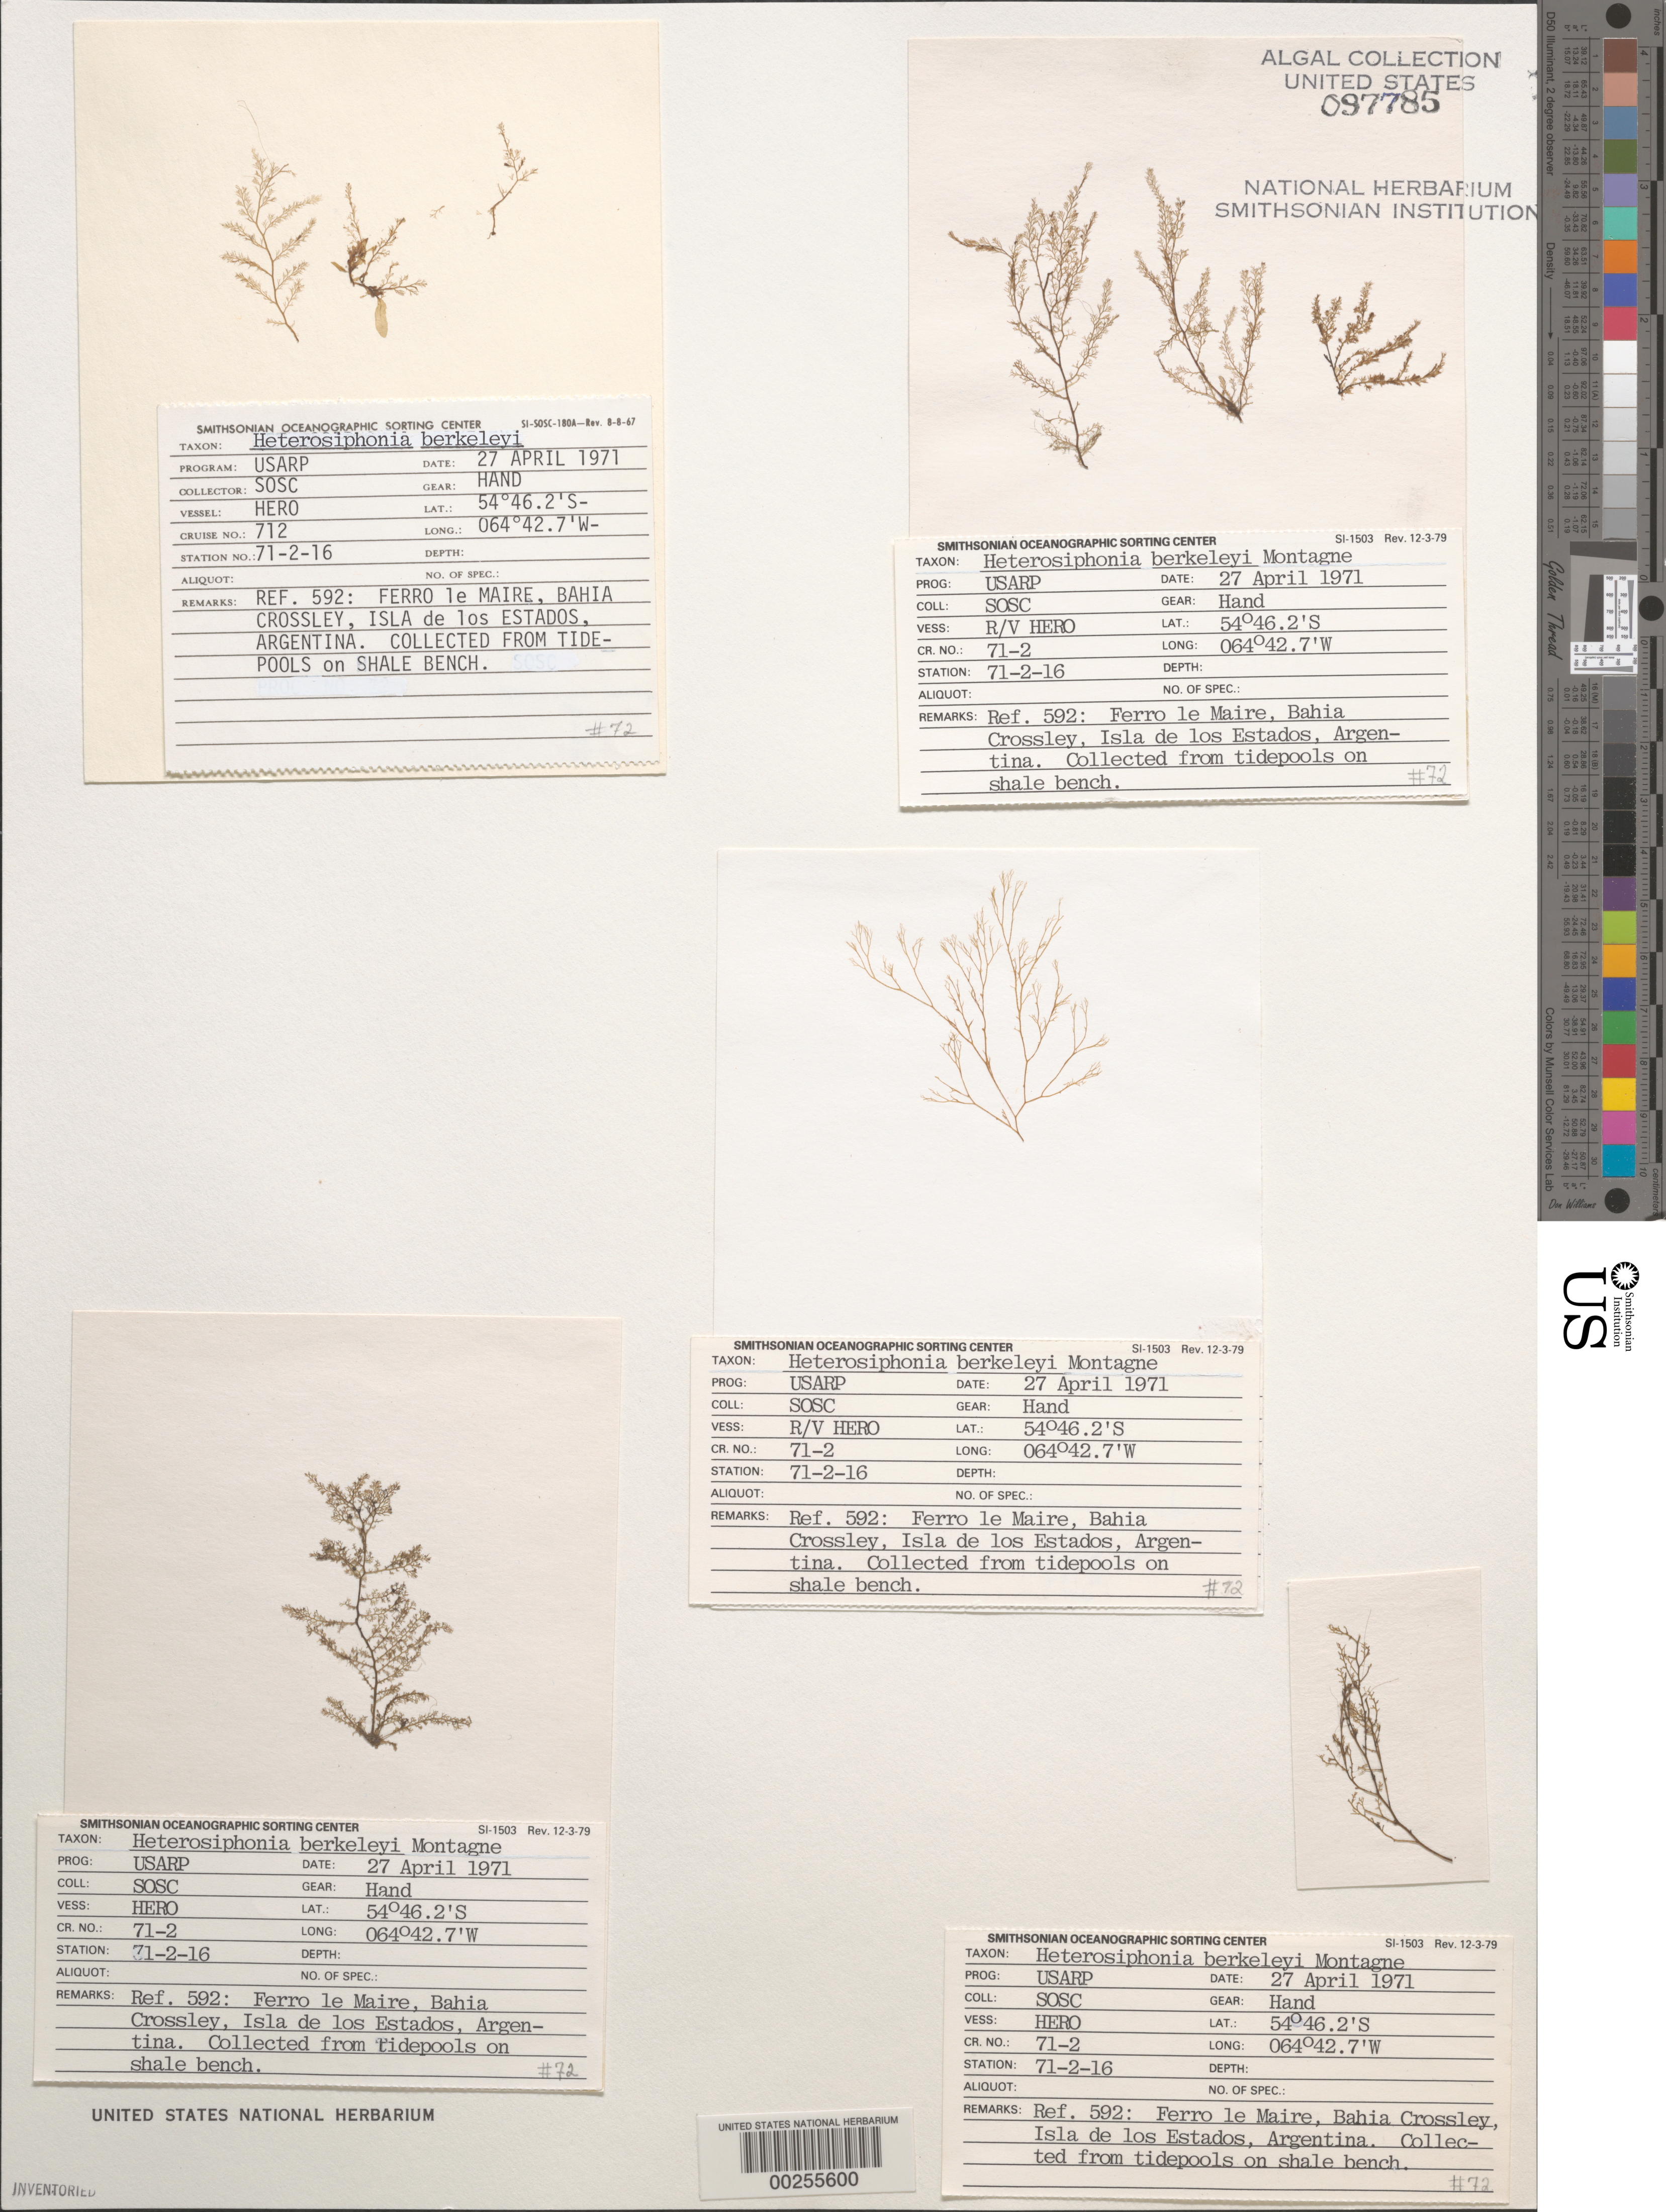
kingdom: Plantae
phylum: Rhodophyta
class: Florideophyceae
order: Ceramiales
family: Dasyaceae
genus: Heterosiphonia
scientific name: Heterosiphonia berkeleyi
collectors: SOSC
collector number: Station 71-2-16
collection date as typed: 27 Apr 1971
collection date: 1971-04-27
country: Argentina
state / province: Tierra del Fuego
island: Isla de los Estados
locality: Ferro le Maire, Bahia Crossley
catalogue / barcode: US 97785